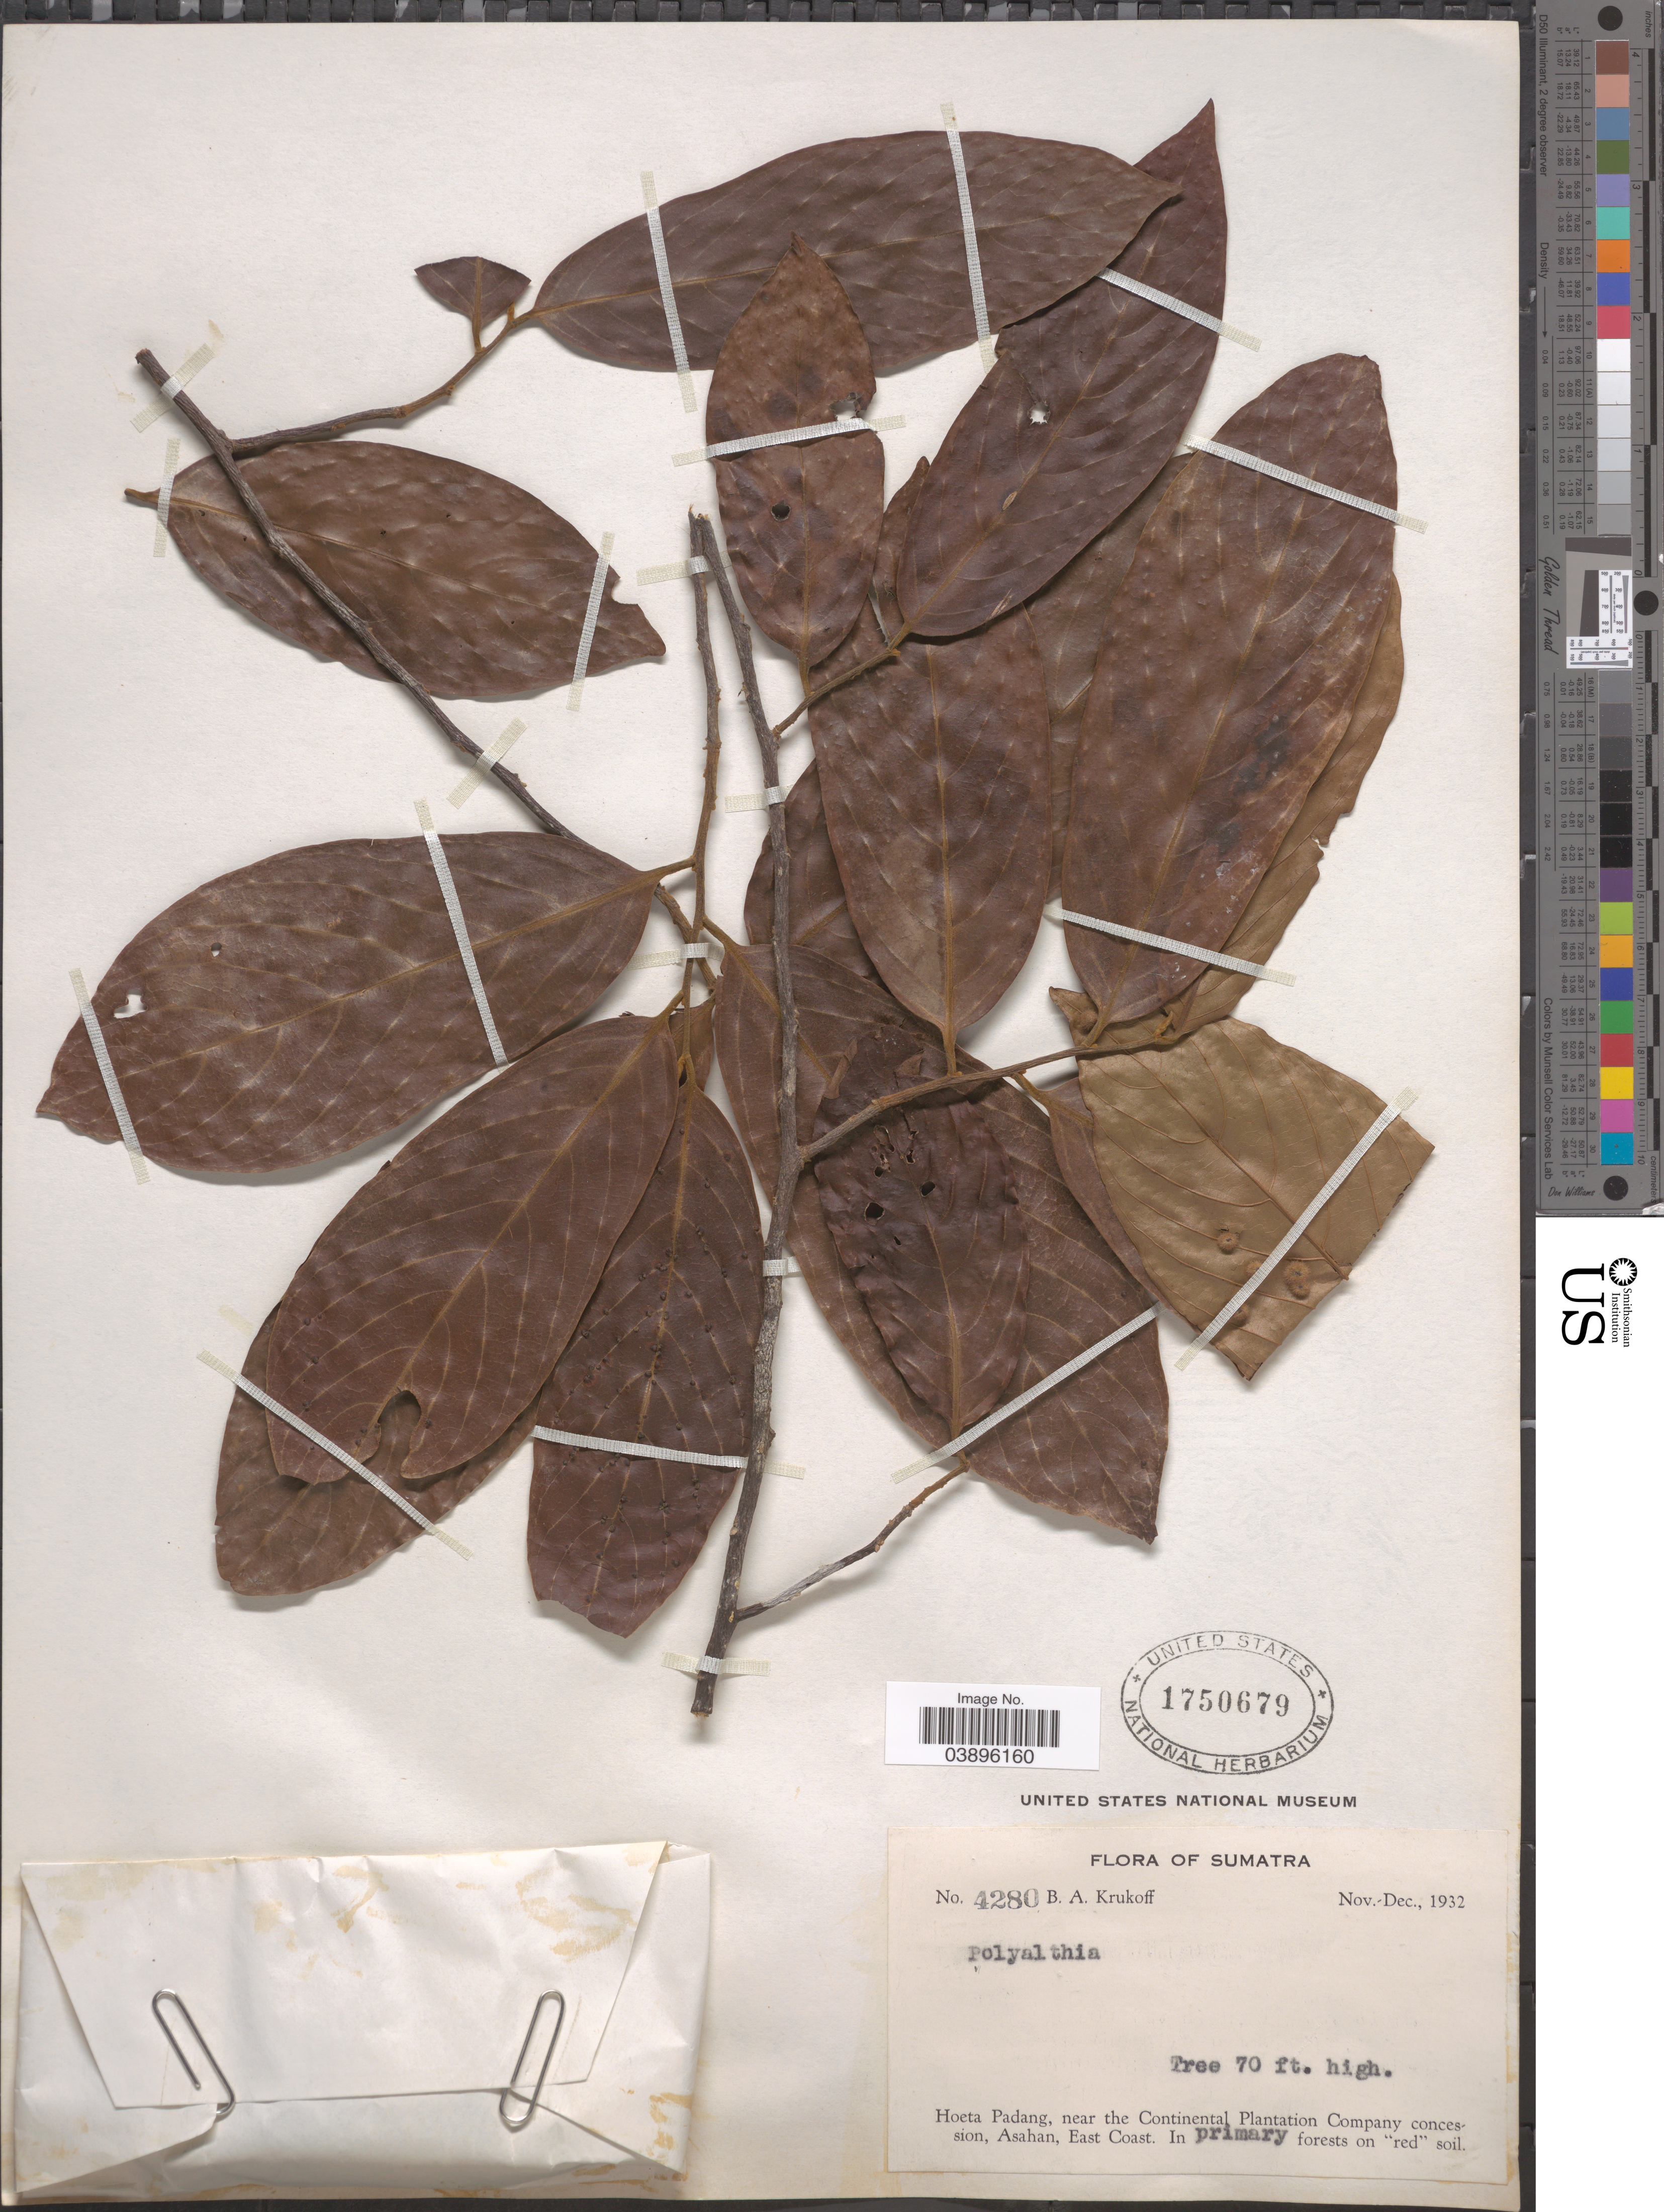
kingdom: Plantae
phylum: Tracheophyta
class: Magnoliopsida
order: Magnoliales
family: Annonaceae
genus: Polyalthia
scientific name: Polyalthia sp.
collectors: B. A. Krukoff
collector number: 4280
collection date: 1932-11/1932-12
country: Indonesia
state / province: Sumatra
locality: Hoeta Padang, near the Continental Plantation Company concession, Asahan, East Coast.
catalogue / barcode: US 1750679